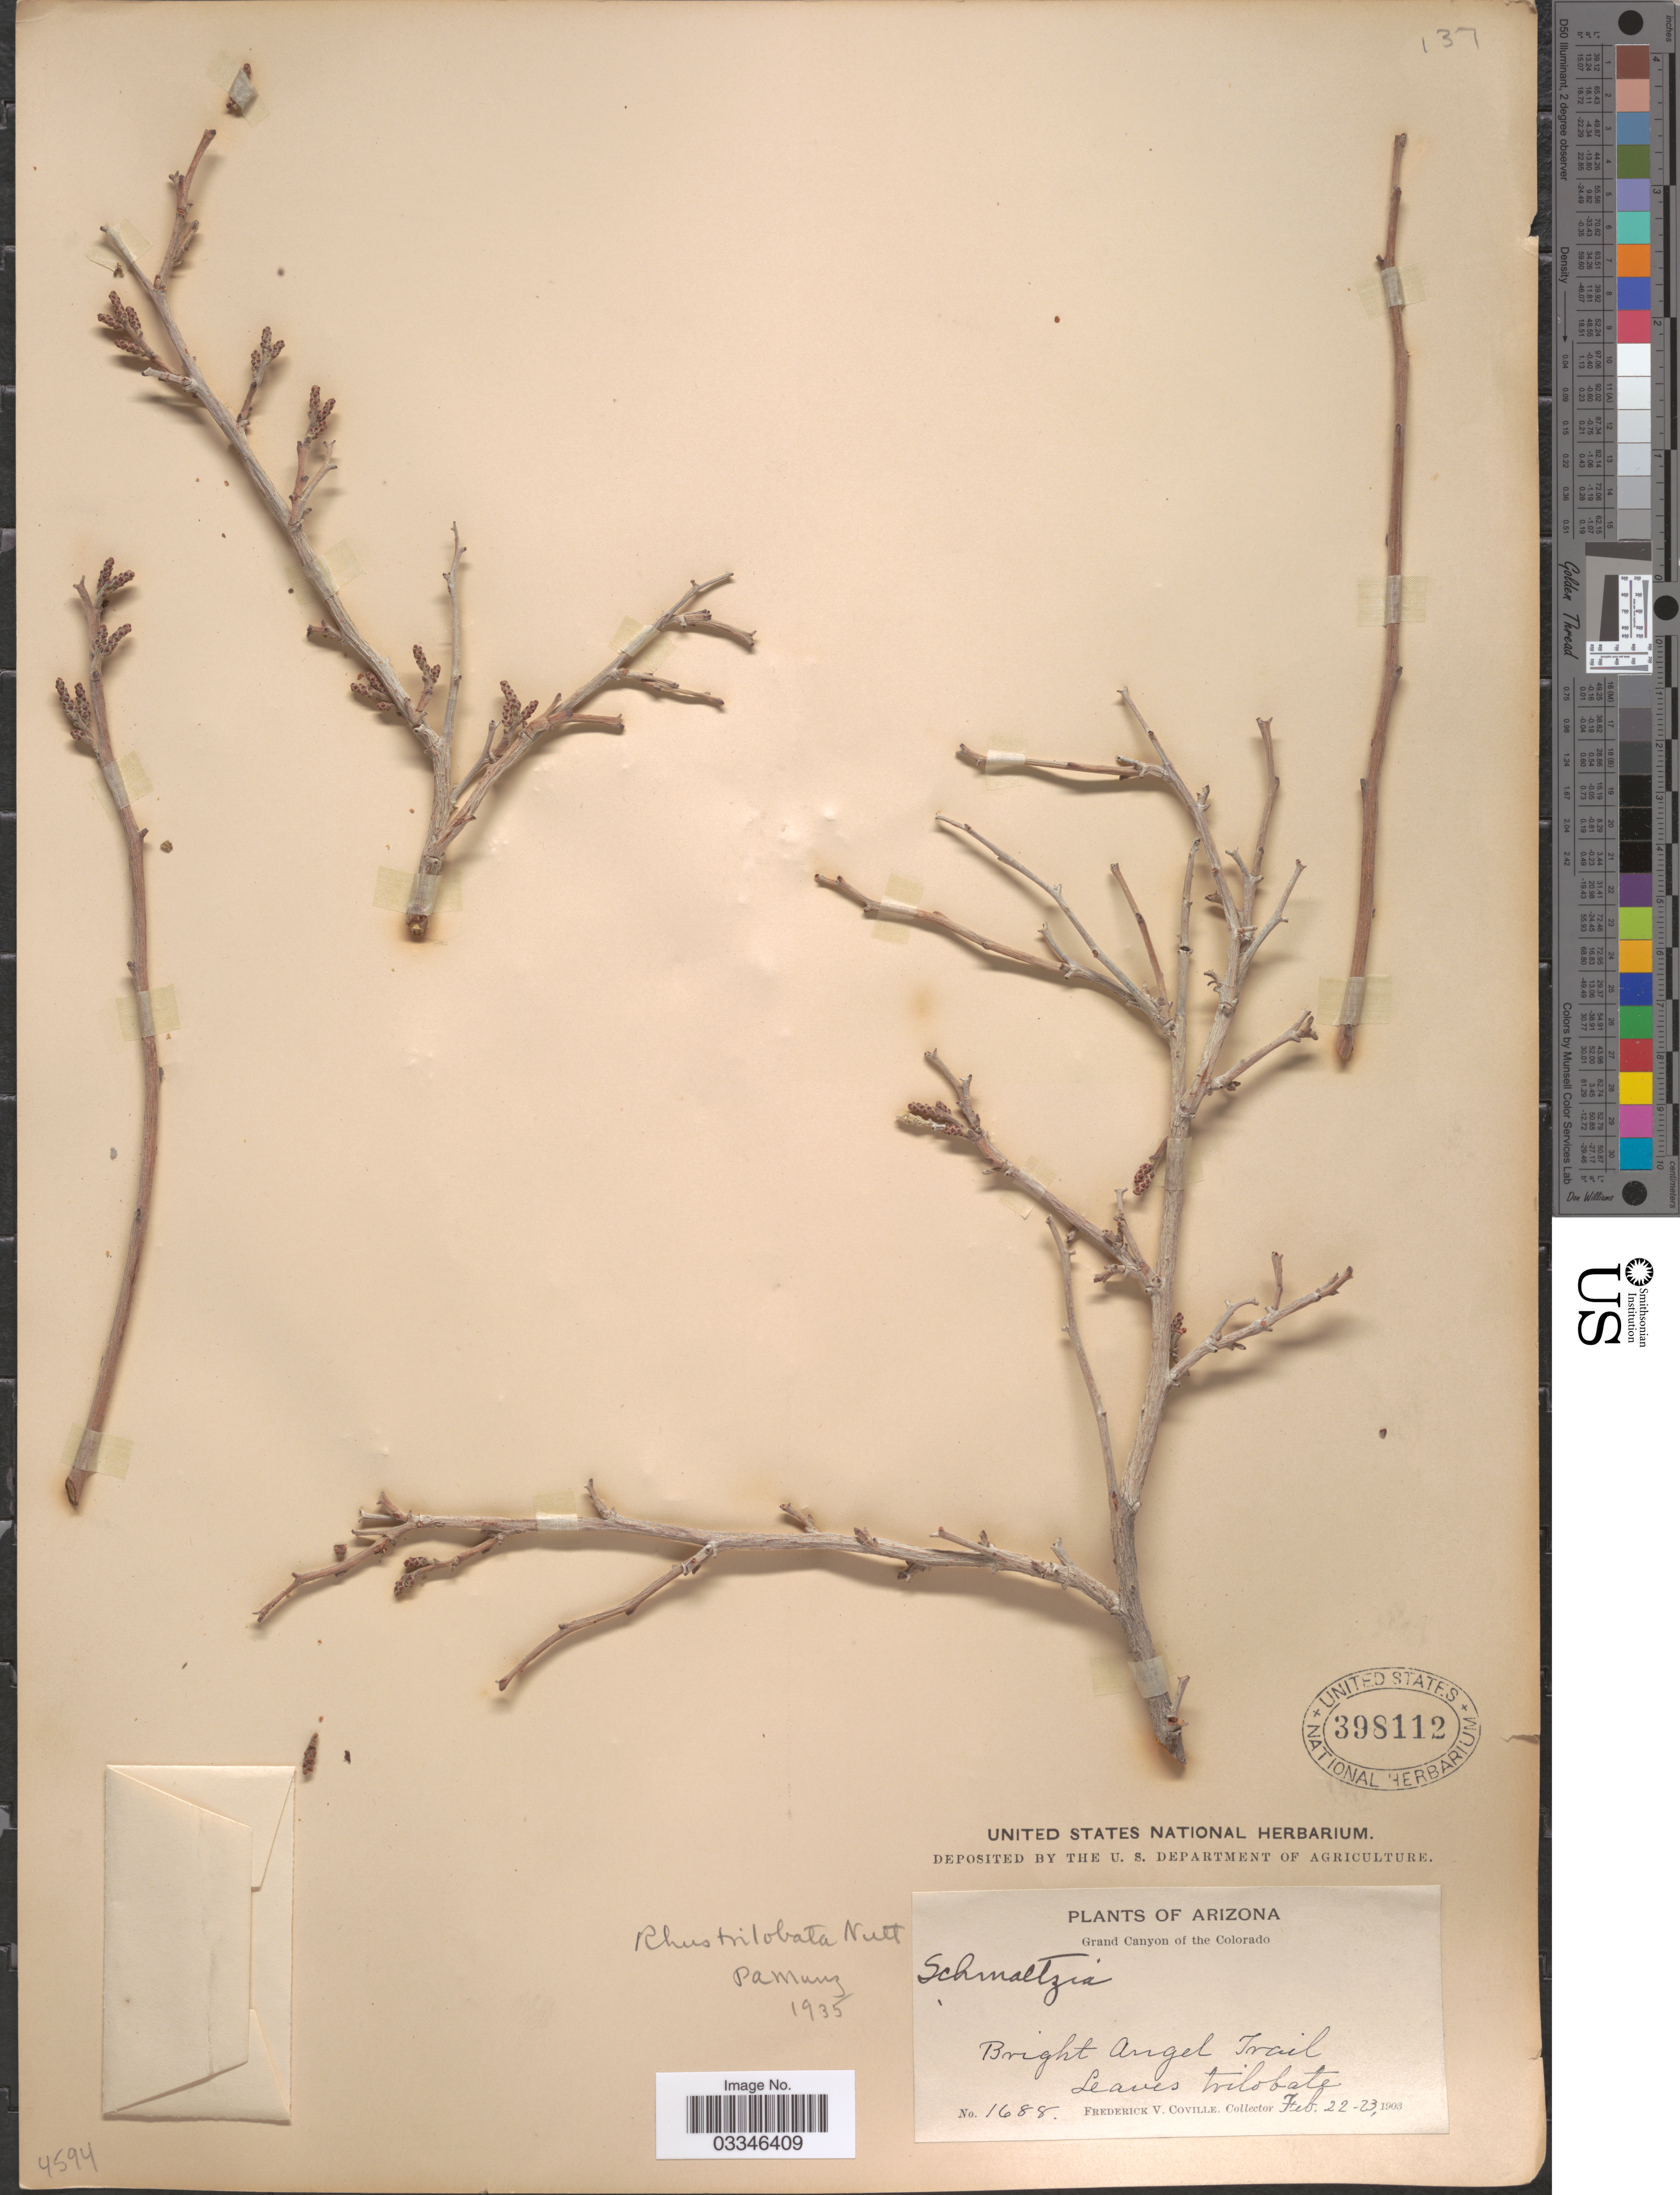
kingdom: Plantae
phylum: Tracheophyta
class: Magnoliopsida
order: Sapindales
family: Anacardiaceae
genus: Rhus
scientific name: Rhus trilobata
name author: Nutt.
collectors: F. V. Coville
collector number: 1688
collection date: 1903-02-22/1903-02-23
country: United States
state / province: Arizona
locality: Grand Canyon of the Colorado. Bright Angel Trail.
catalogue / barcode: US 398112